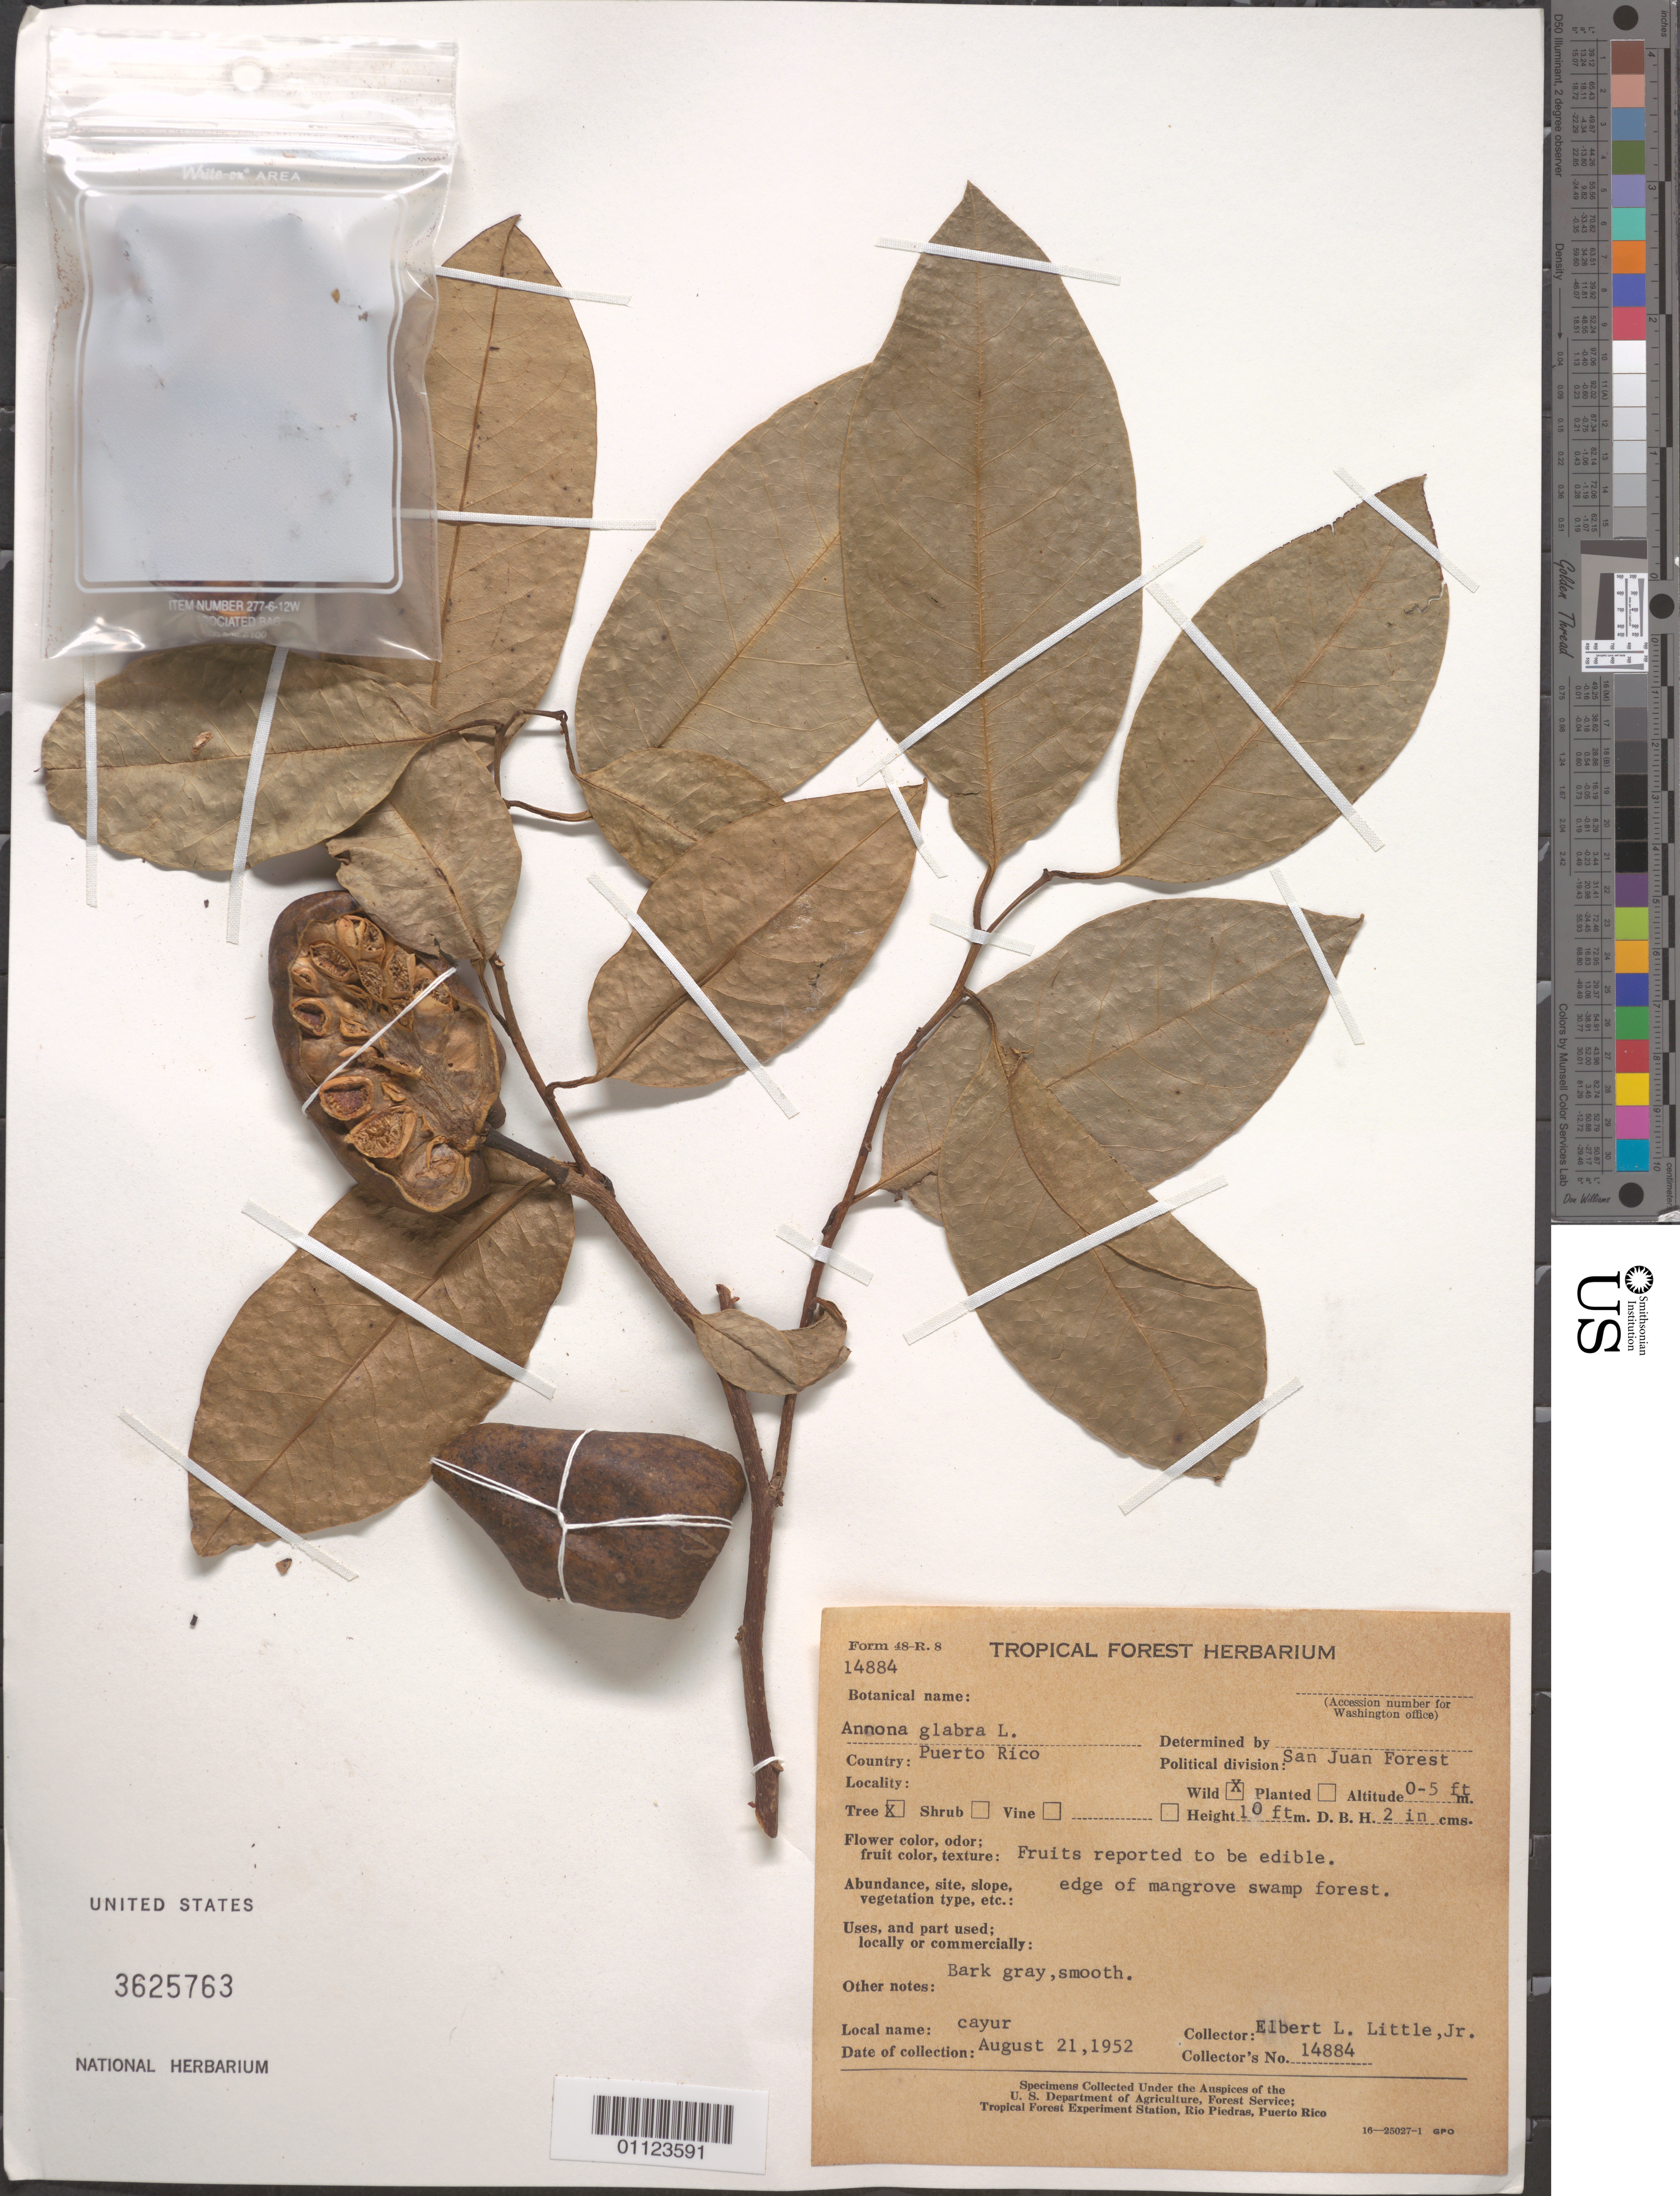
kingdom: Plantae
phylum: Tracheophyta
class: Magnoliopsida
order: Magnoliales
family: Annonaceae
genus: Annona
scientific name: Annona glabra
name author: L.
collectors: E. L. Little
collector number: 14884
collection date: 1952-08-21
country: Puerto Rico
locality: San Juan Forest.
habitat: Edge of mangrove swamp.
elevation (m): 0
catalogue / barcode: US 3625763